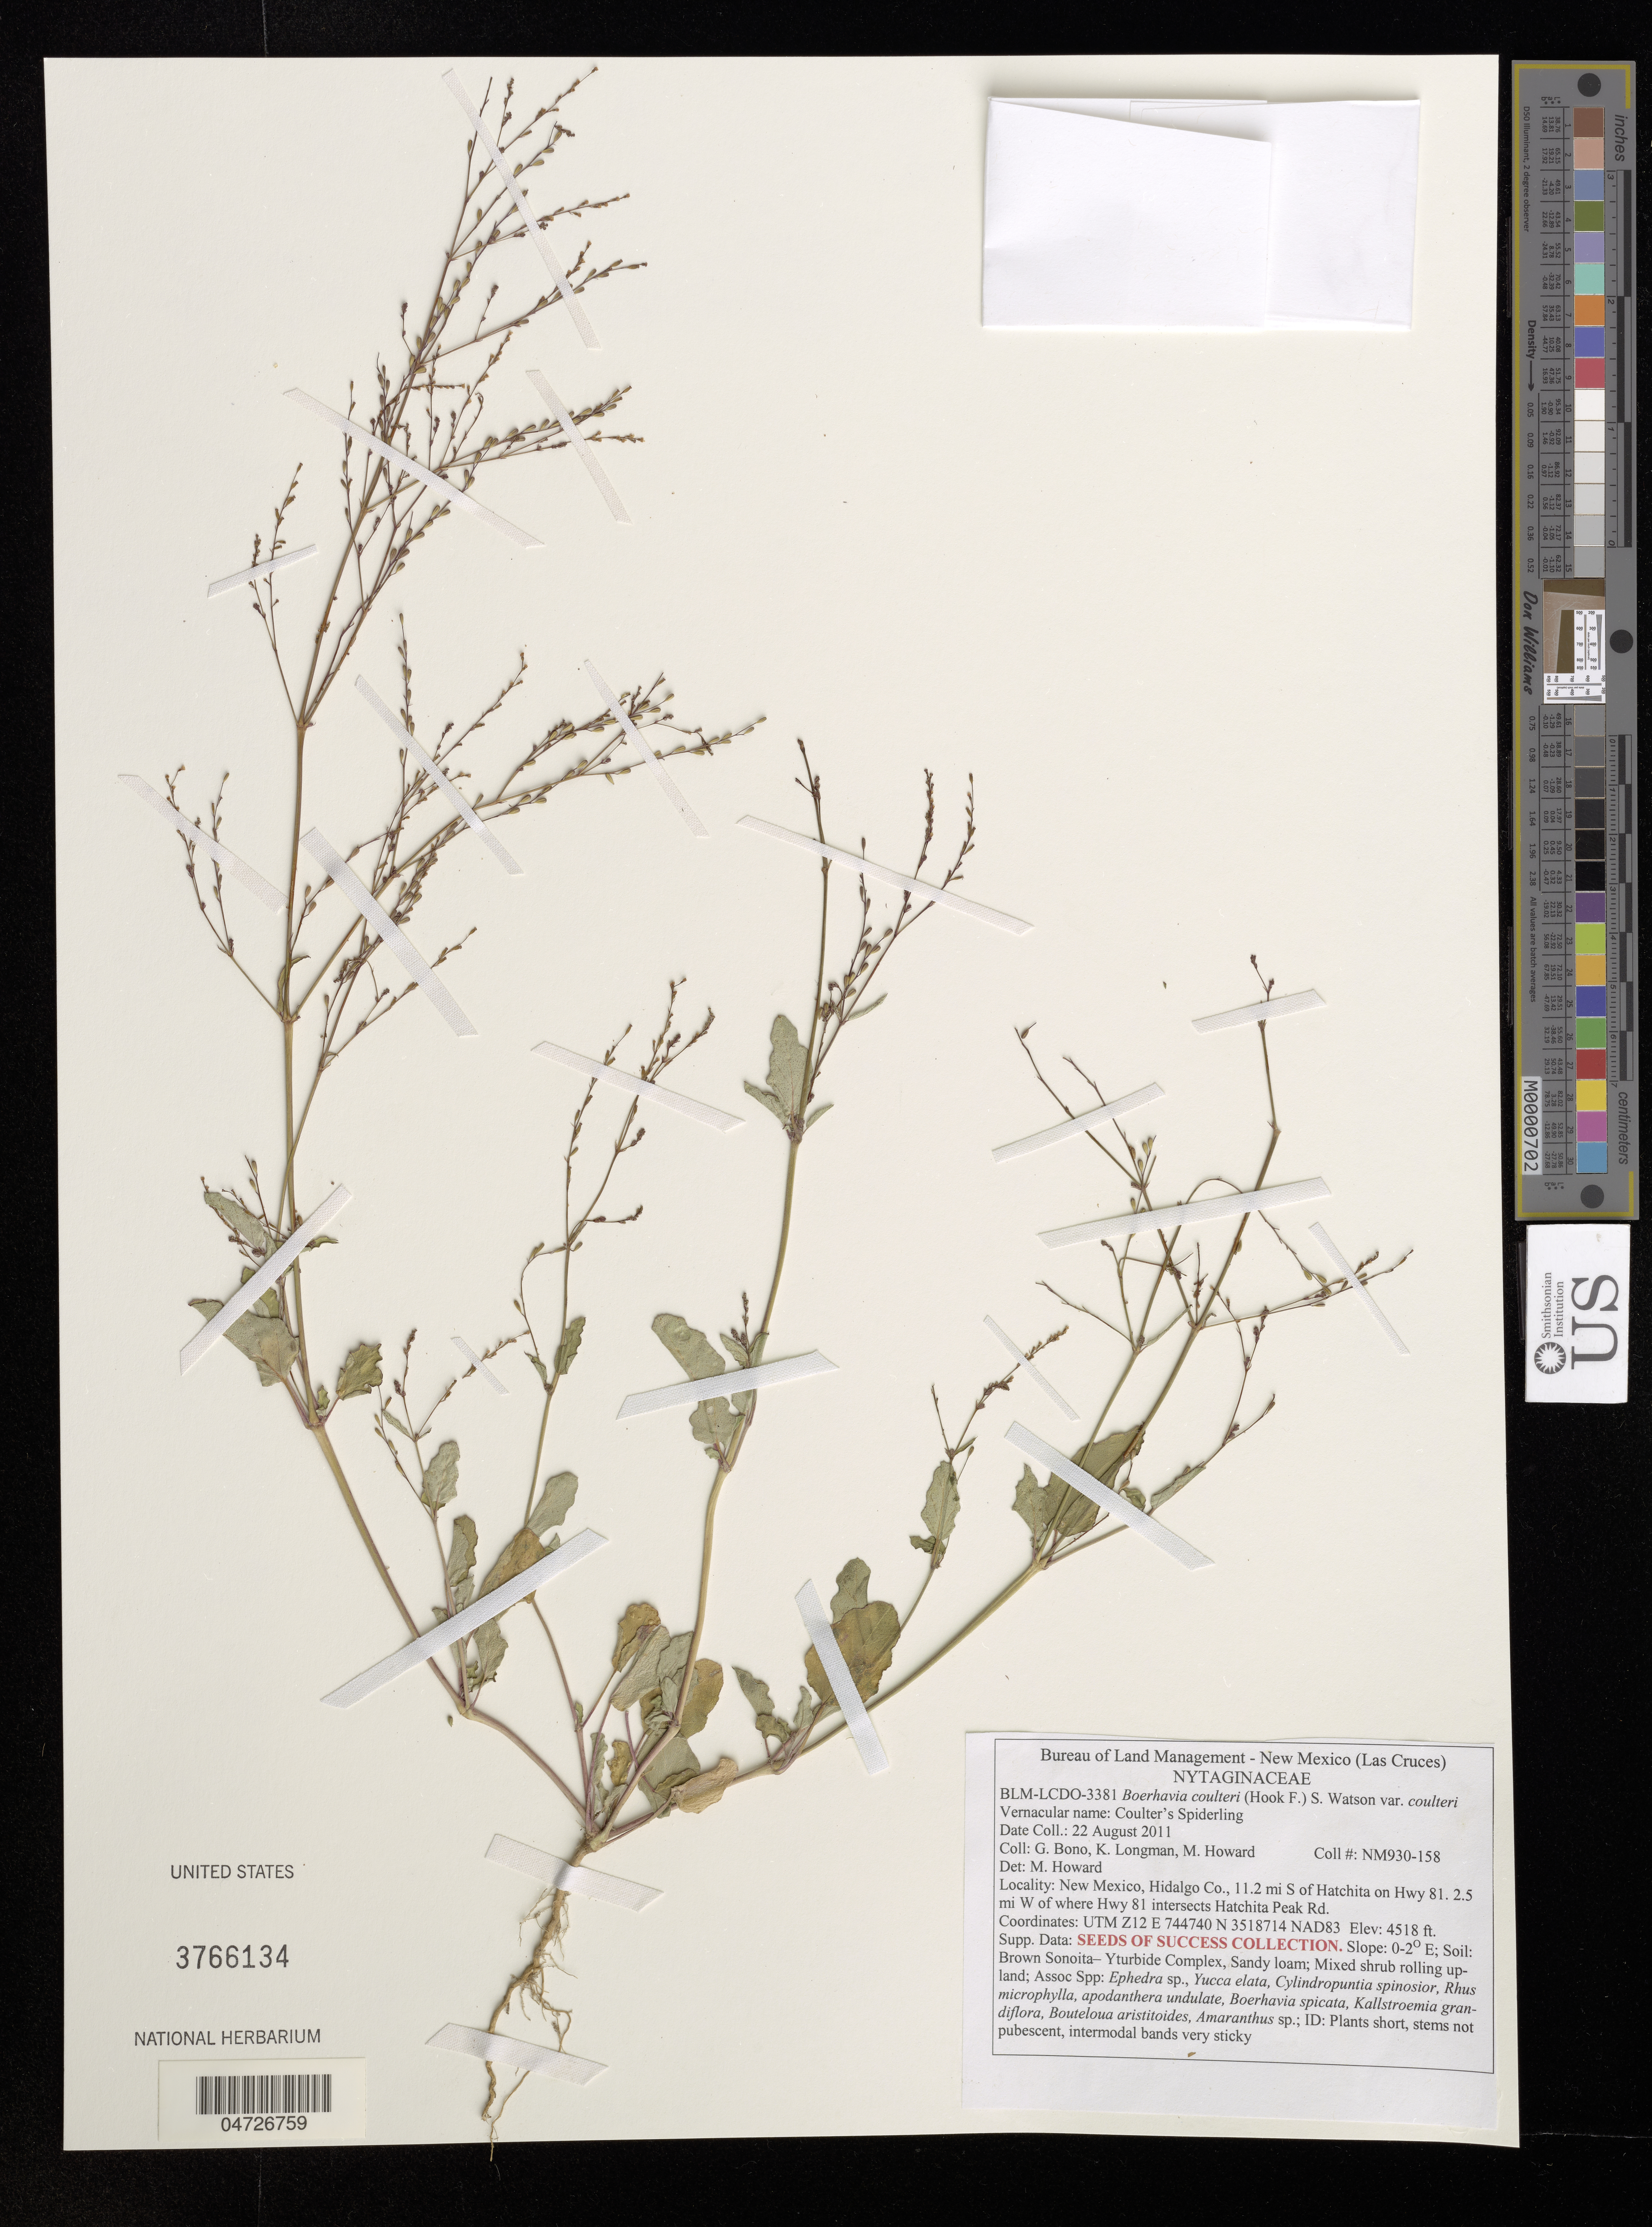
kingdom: Plantae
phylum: Tracheophyta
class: Magnoliopsida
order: Caryophyllales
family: Nyctaginaceae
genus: Boerhavia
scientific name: Boerhavia coulteri var. coulteri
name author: (Hook. f.) S. Watson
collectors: G. Bono, K. Longman & M. Howard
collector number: NM930-158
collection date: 2011-08-22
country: United States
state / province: New Mexico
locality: (Las Cruces). Hidalgo Co., 11.2 mi S of Hatchita on Hwy 81. 2.5 mi W of where Hwy 81 intersects Hatchita Peak Rd.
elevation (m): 1377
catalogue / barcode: US 3766134